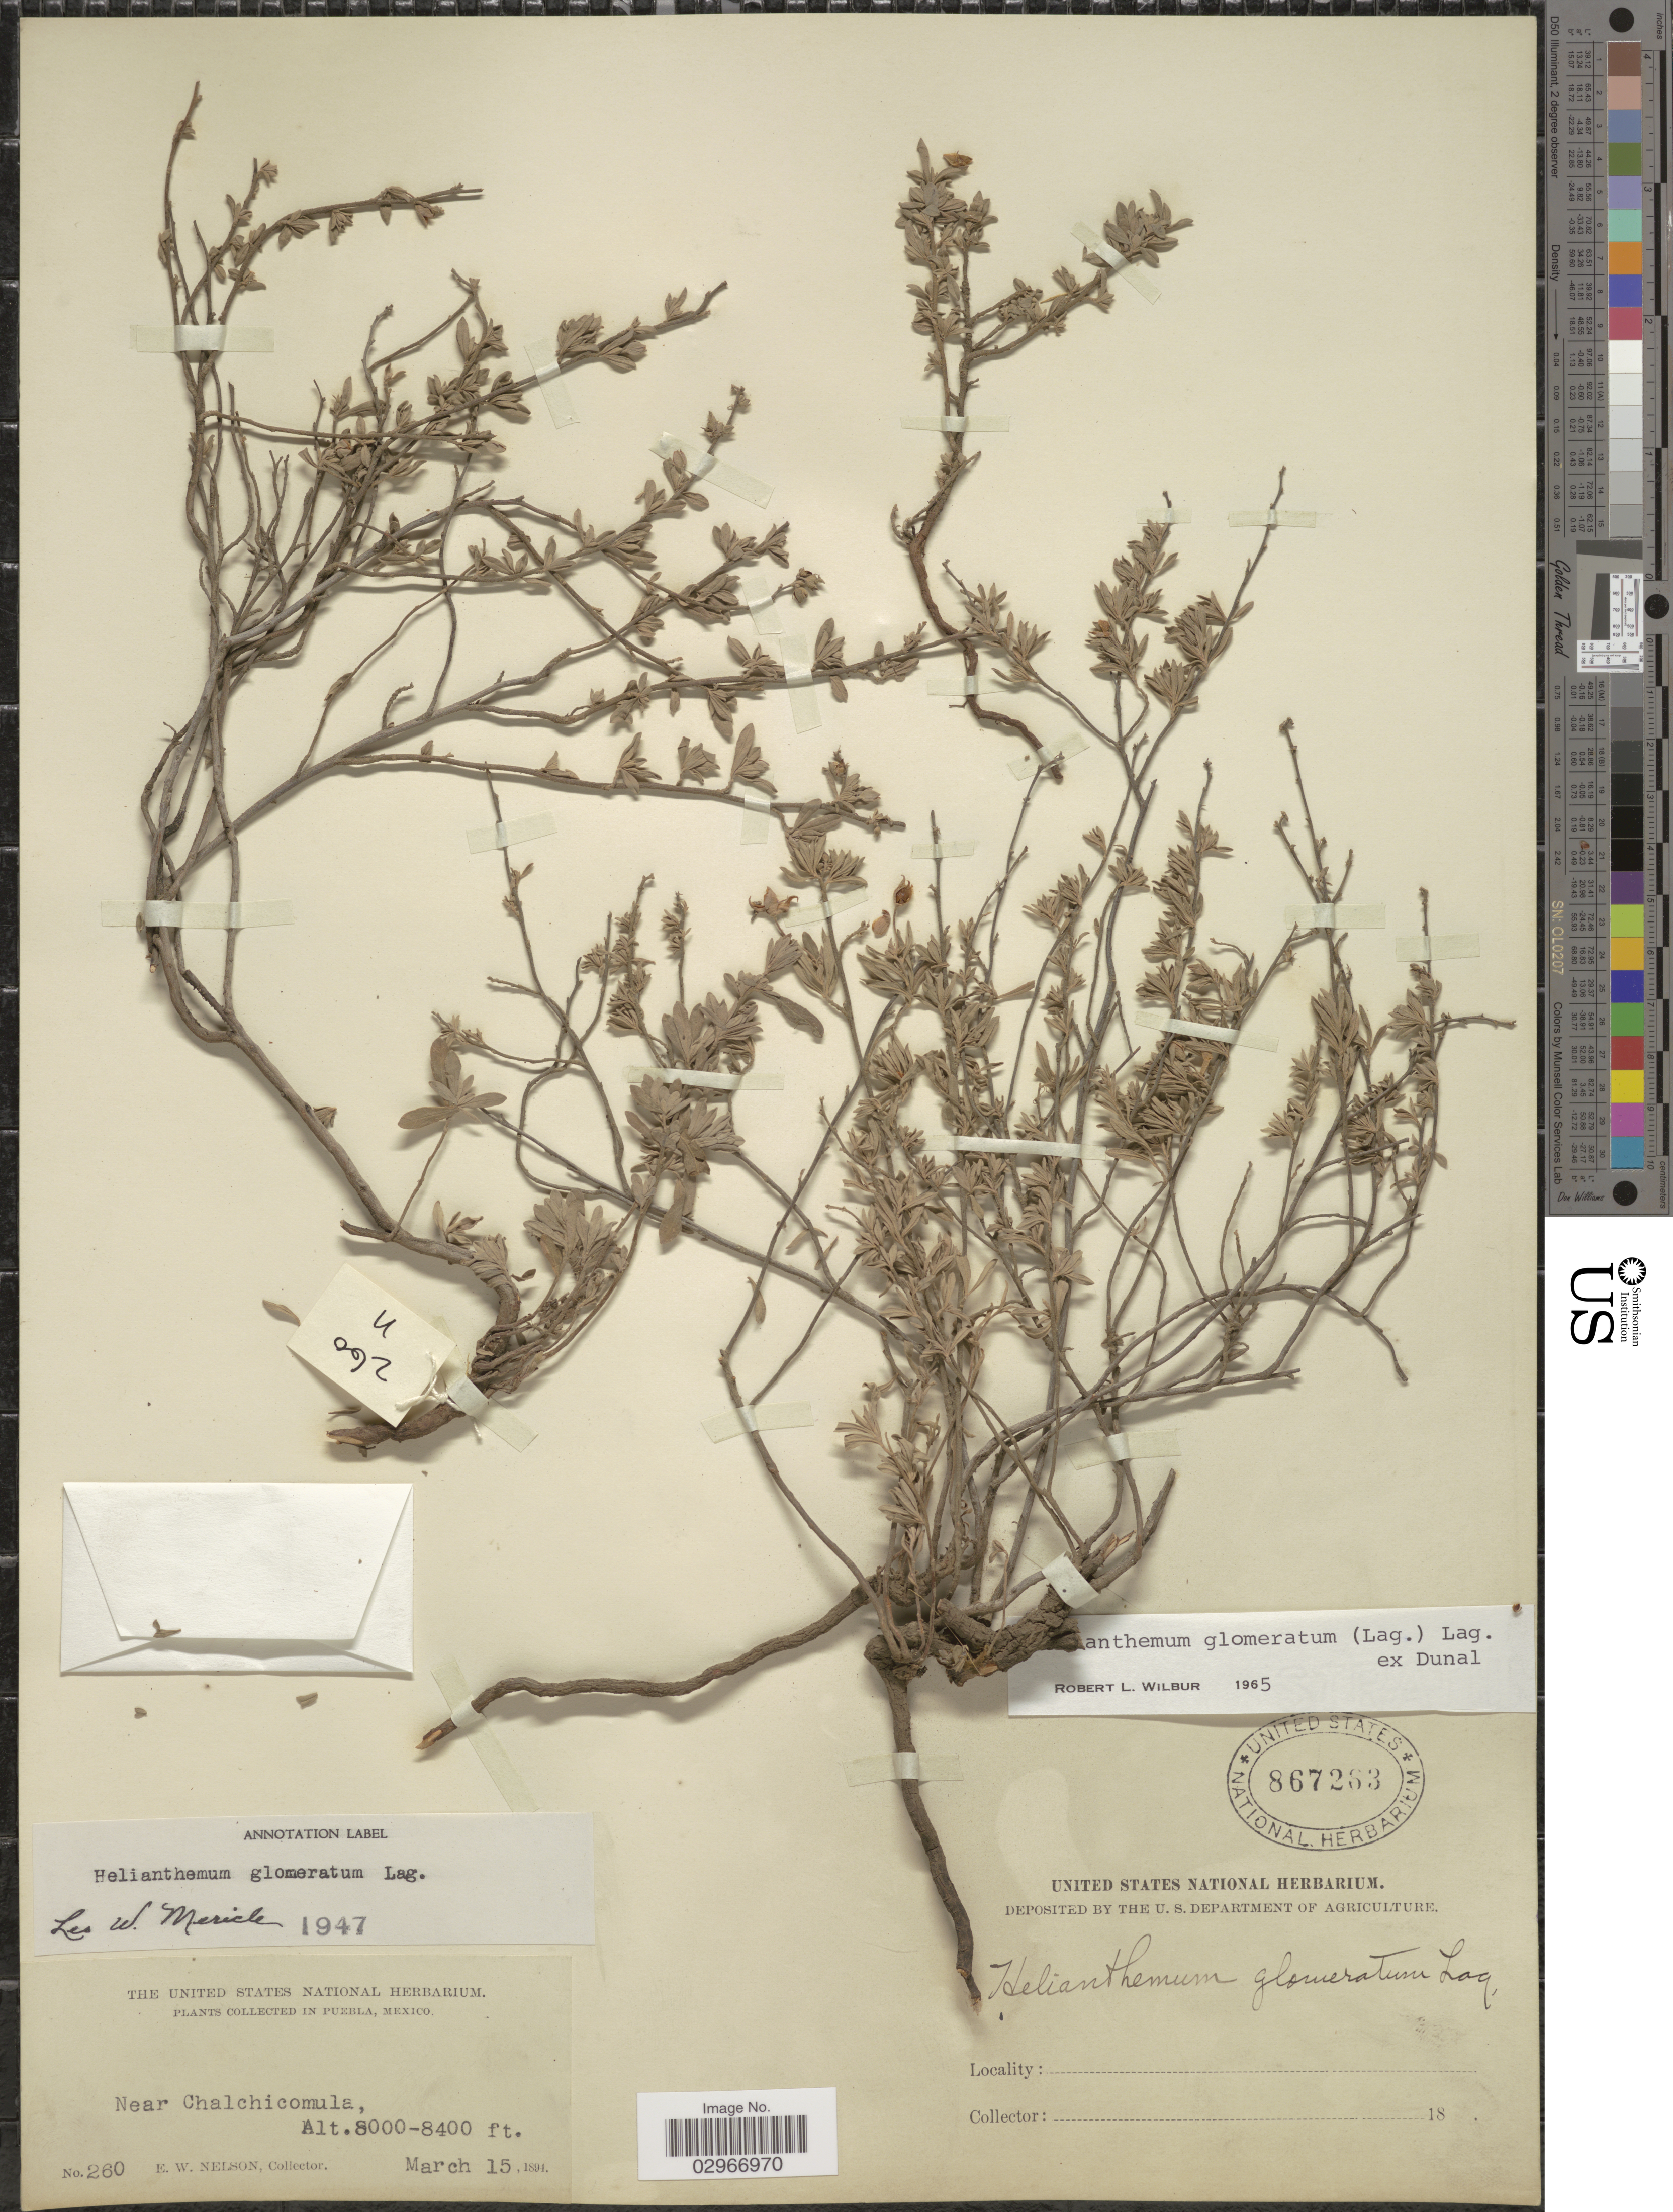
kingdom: Plantae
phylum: Tracheophyta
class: Magnoliopsida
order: Malvales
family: Cistaceae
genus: Helianthemum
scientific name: Helianthemum glomeratum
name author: (Lag.) Lag. ex Dunal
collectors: E. W. Nelson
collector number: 260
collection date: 1894-03-15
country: Mexico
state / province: Puebla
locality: Near Chalchicomula.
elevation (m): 2438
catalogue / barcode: US 867263